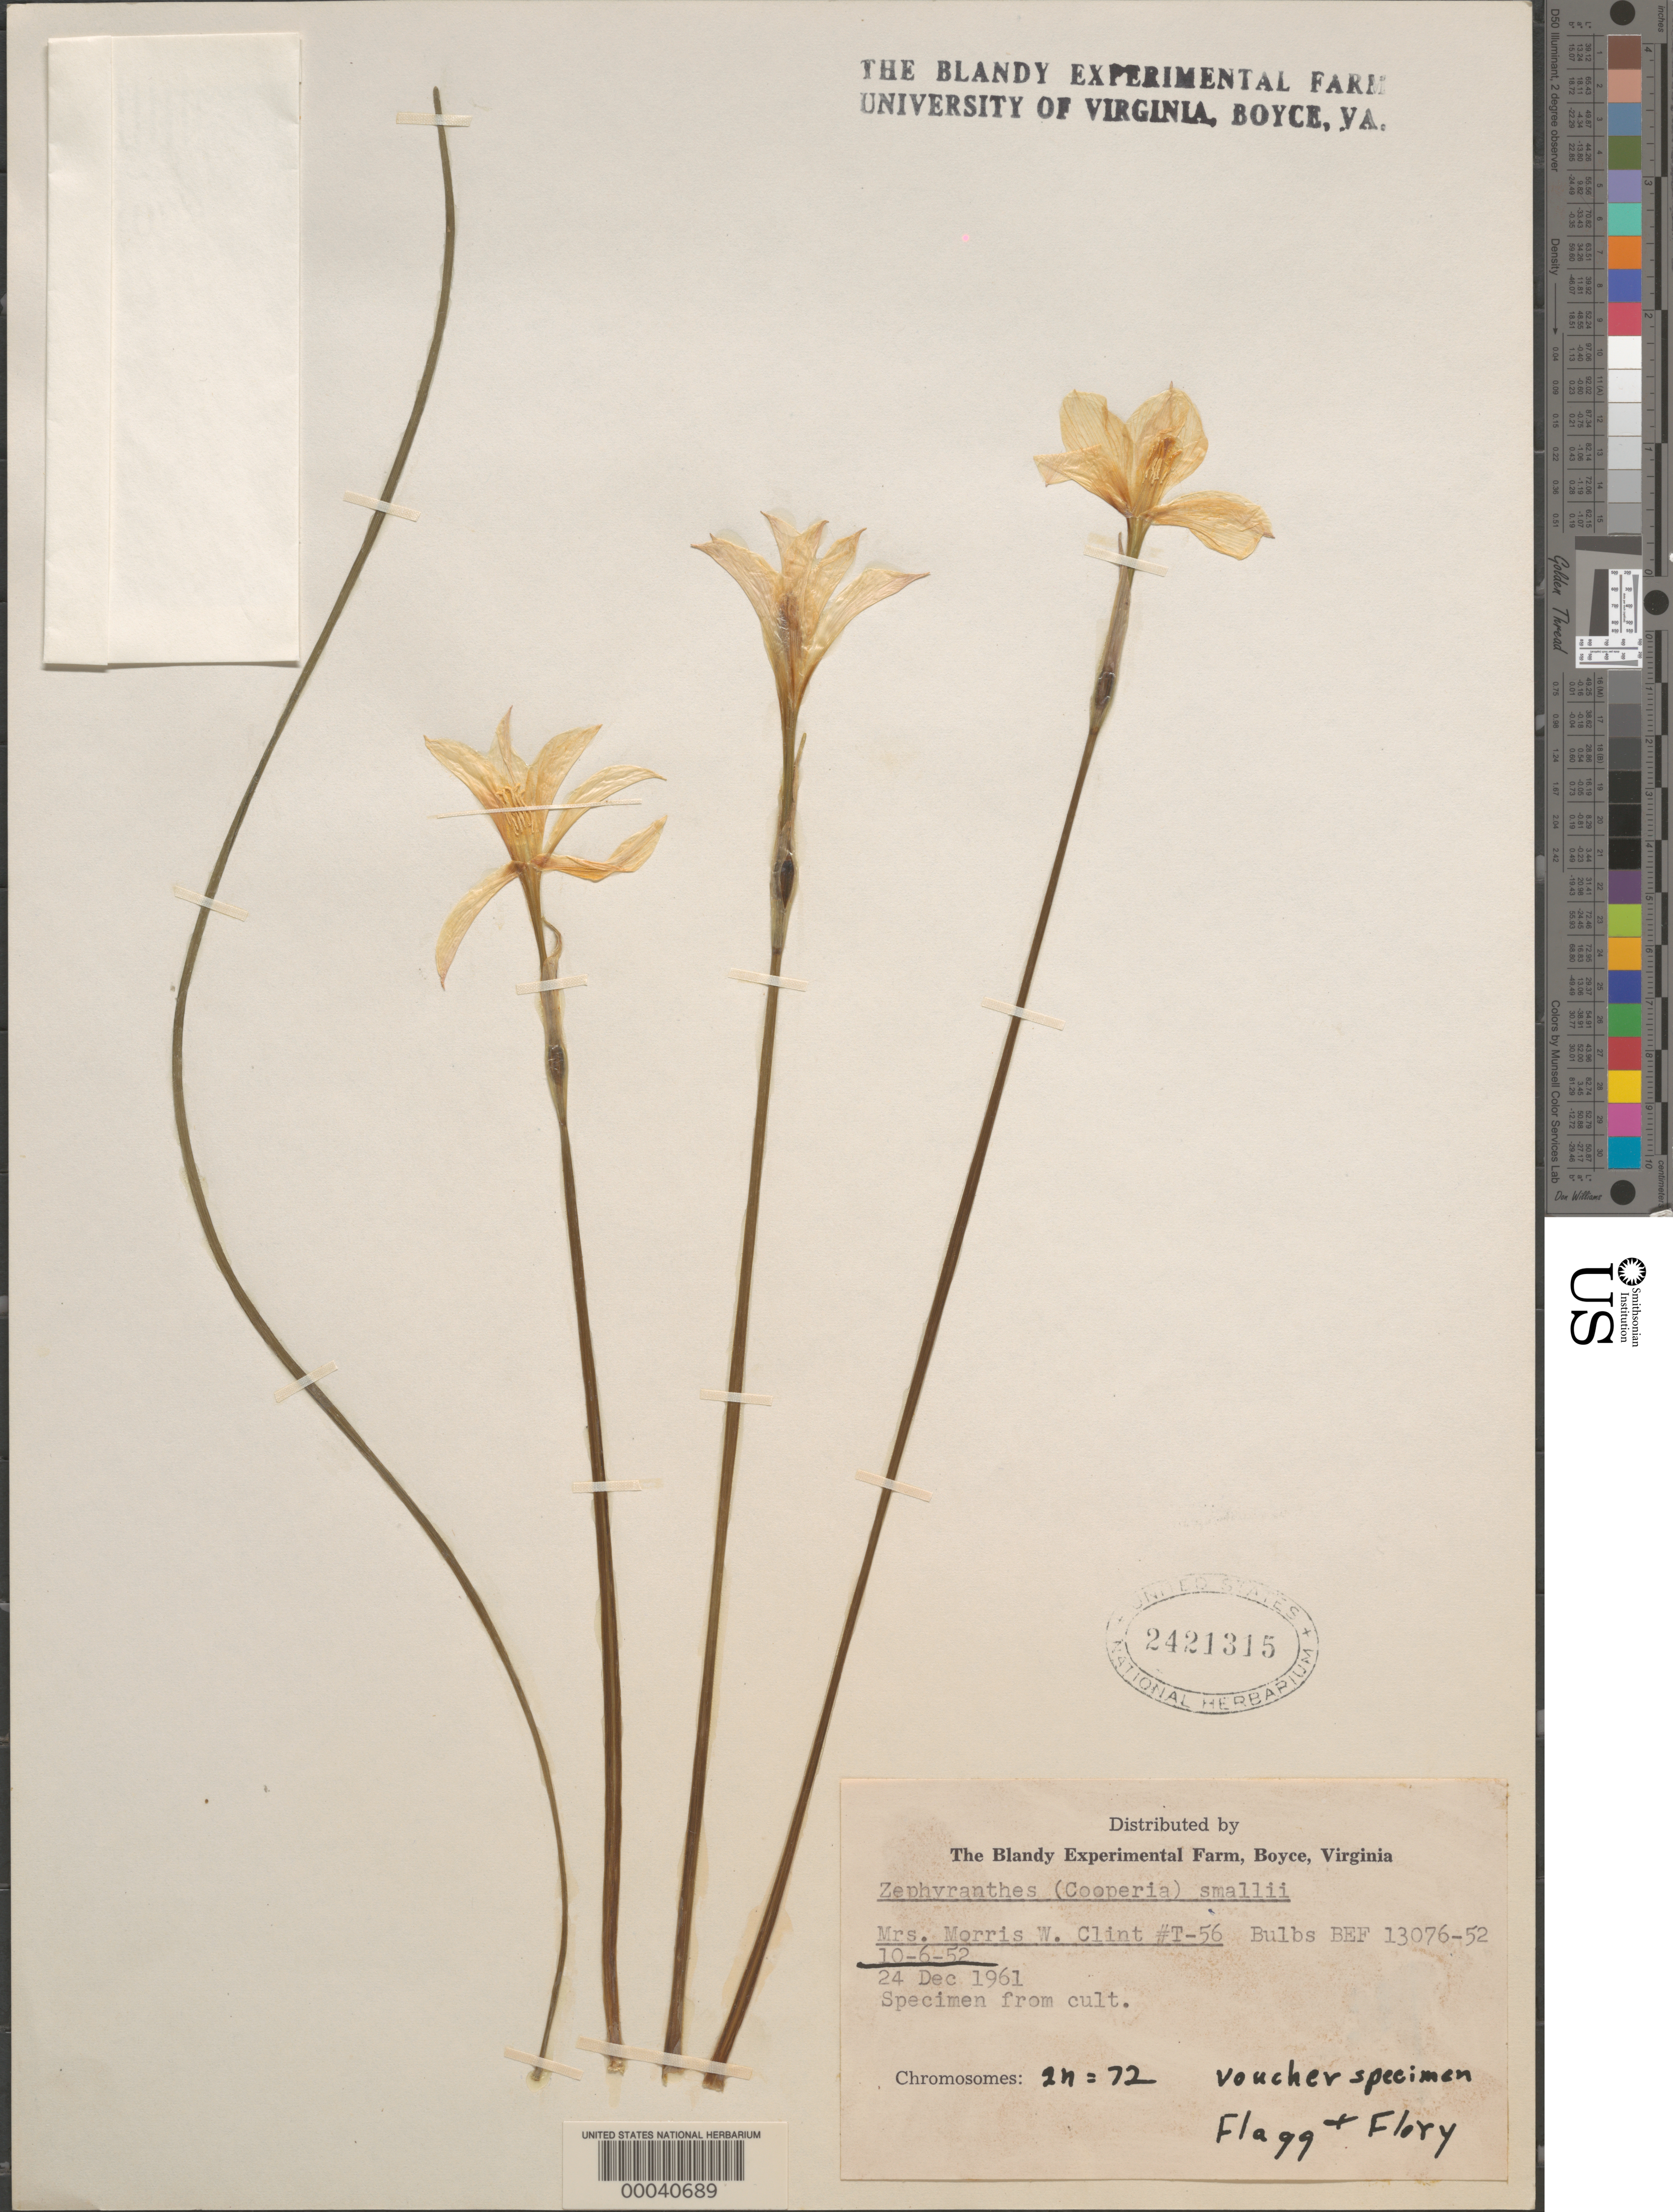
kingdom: Plantae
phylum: Tracheophyta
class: Liliopsida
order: Asparagales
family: Amaryllidaceae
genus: Zephyranthes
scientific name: Zephyranthes smallii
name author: (Alexander) Traub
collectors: M. Clint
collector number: T-56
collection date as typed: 1952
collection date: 1952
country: United States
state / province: Washington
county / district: Spokane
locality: Spokane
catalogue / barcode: US 2421315